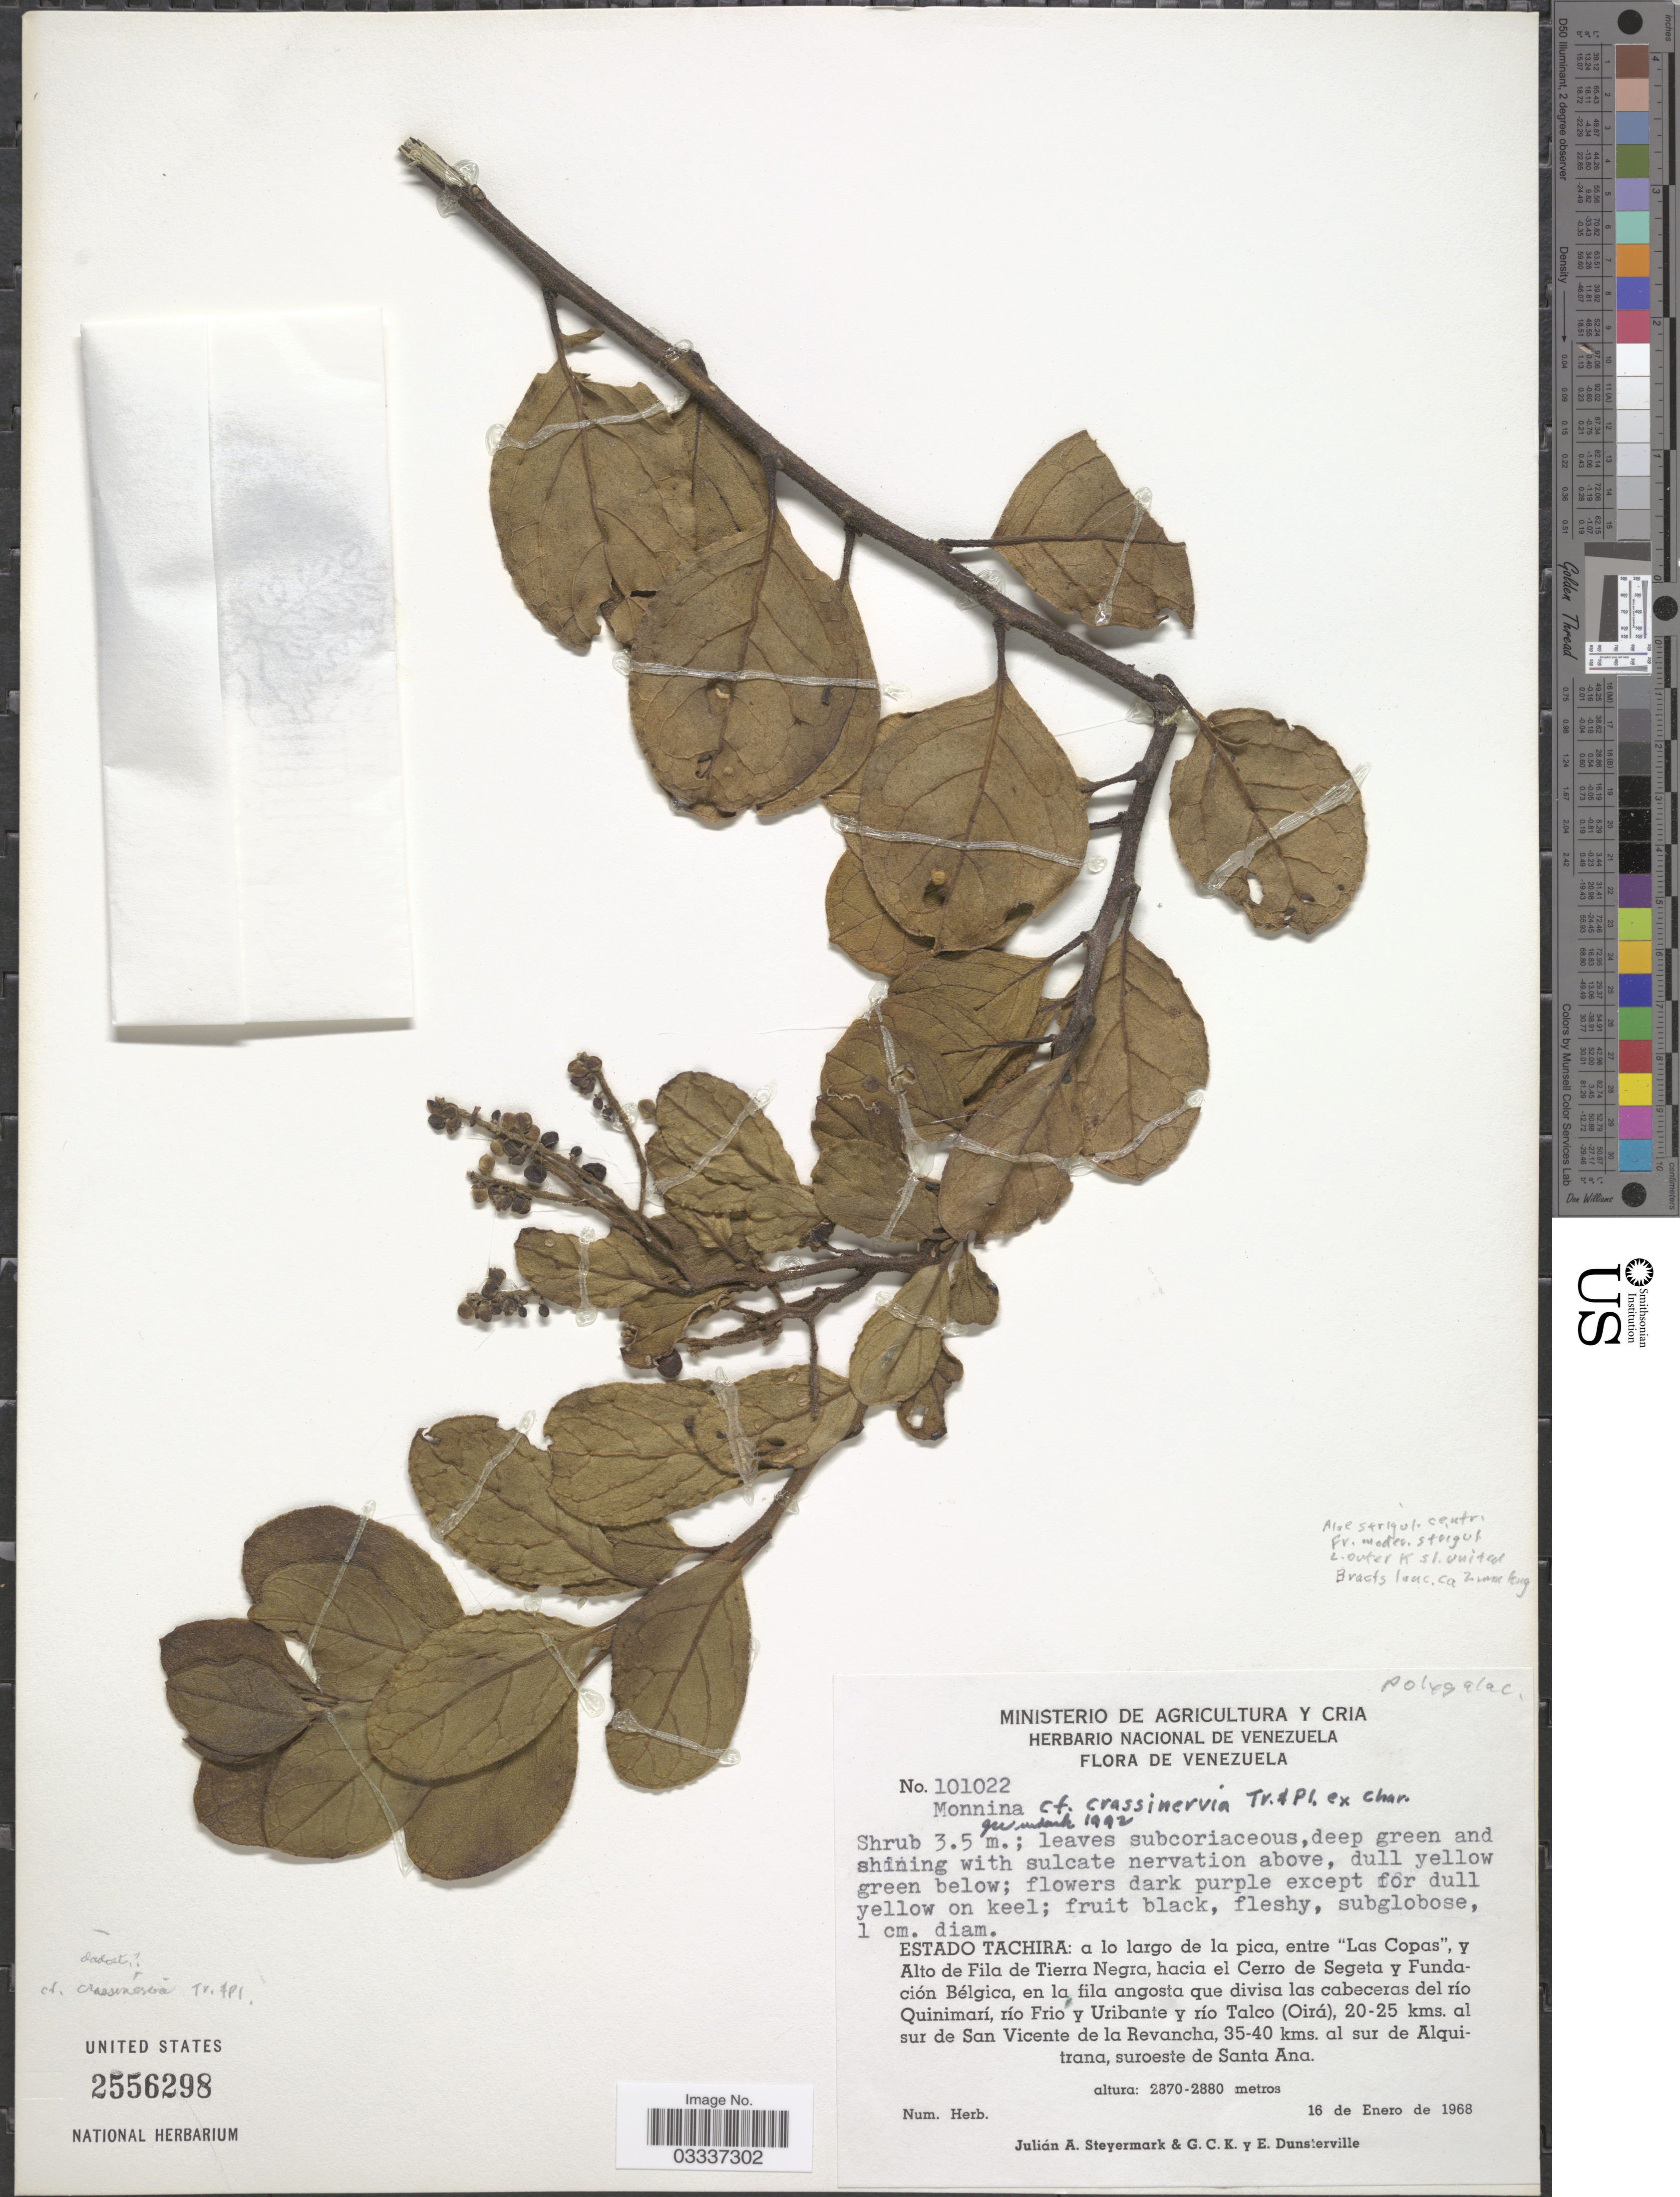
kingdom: Plantae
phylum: Tracheophyta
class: Magnoliopsida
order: Fabales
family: Polygalaceae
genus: Monnina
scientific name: Monnina crassinervia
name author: Triana & Planch.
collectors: J. Steyermark, G. C. K. Dunsterville & E. Dunsterville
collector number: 101022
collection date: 1968-01-16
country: Venezuela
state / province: Tachira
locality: A lo largo de la pica, entre "Las Copas", y Alto de Fila de Tierra Negra, hacia el Cerro de Segeta y Fundación Bélgica, en la fila angosta que divisa las cabeceras del río Quinimarí, río Frio y Uribante y río Talco (Oirá), 20-25 kms. al sur de San Vicente de la Revancha, 35-40 kms. al sur de Alquitrana, suroeste de Santa Ana.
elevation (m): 2870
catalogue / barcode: US 2556298